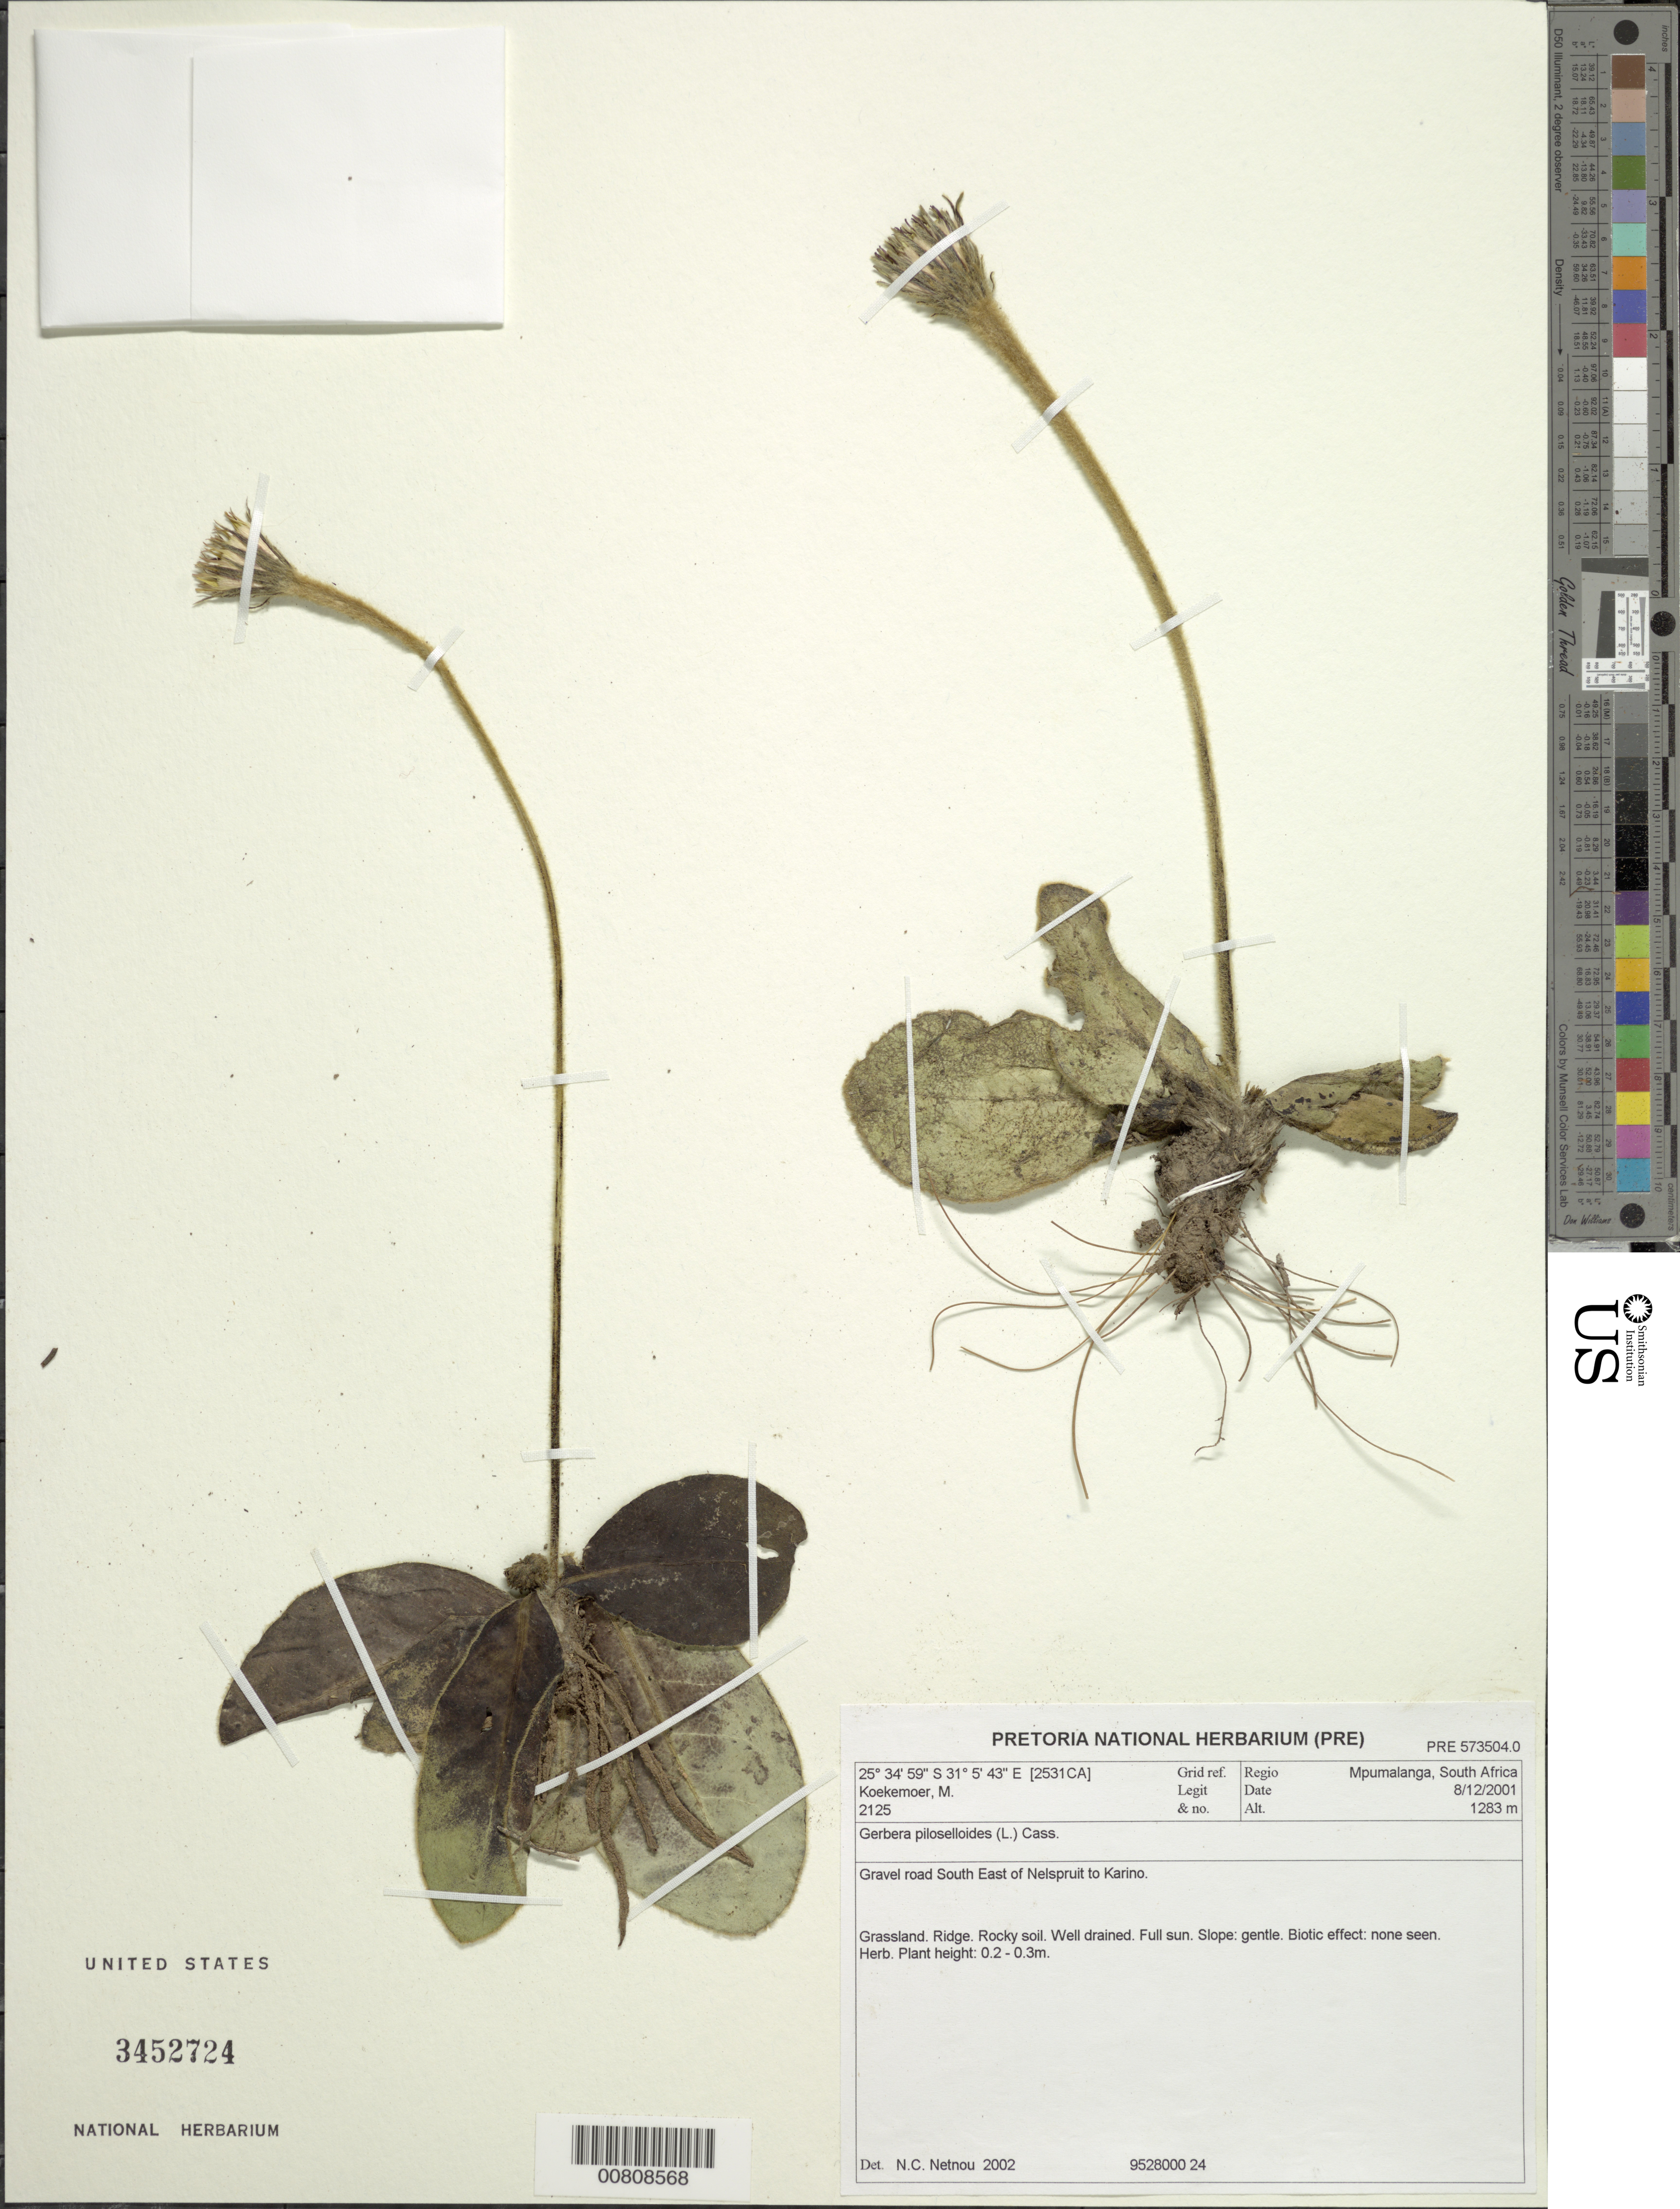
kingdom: Plantae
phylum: Tracheophyta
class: Magnoliopsida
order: Asterales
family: Asteraceae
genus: Piloselloides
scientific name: Piloselloides hirsuta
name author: (Forssk.) C. Jeffrey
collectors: M. Koekemoer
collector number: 2125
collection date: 2001-12-08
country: South Africa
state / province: Mpumalanga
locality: SE of Nelspruit to Karino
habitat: Grassland, ridge, rocky soil, well-drained, full sun, gentle slope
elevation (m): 1283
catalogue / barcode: US 3452724